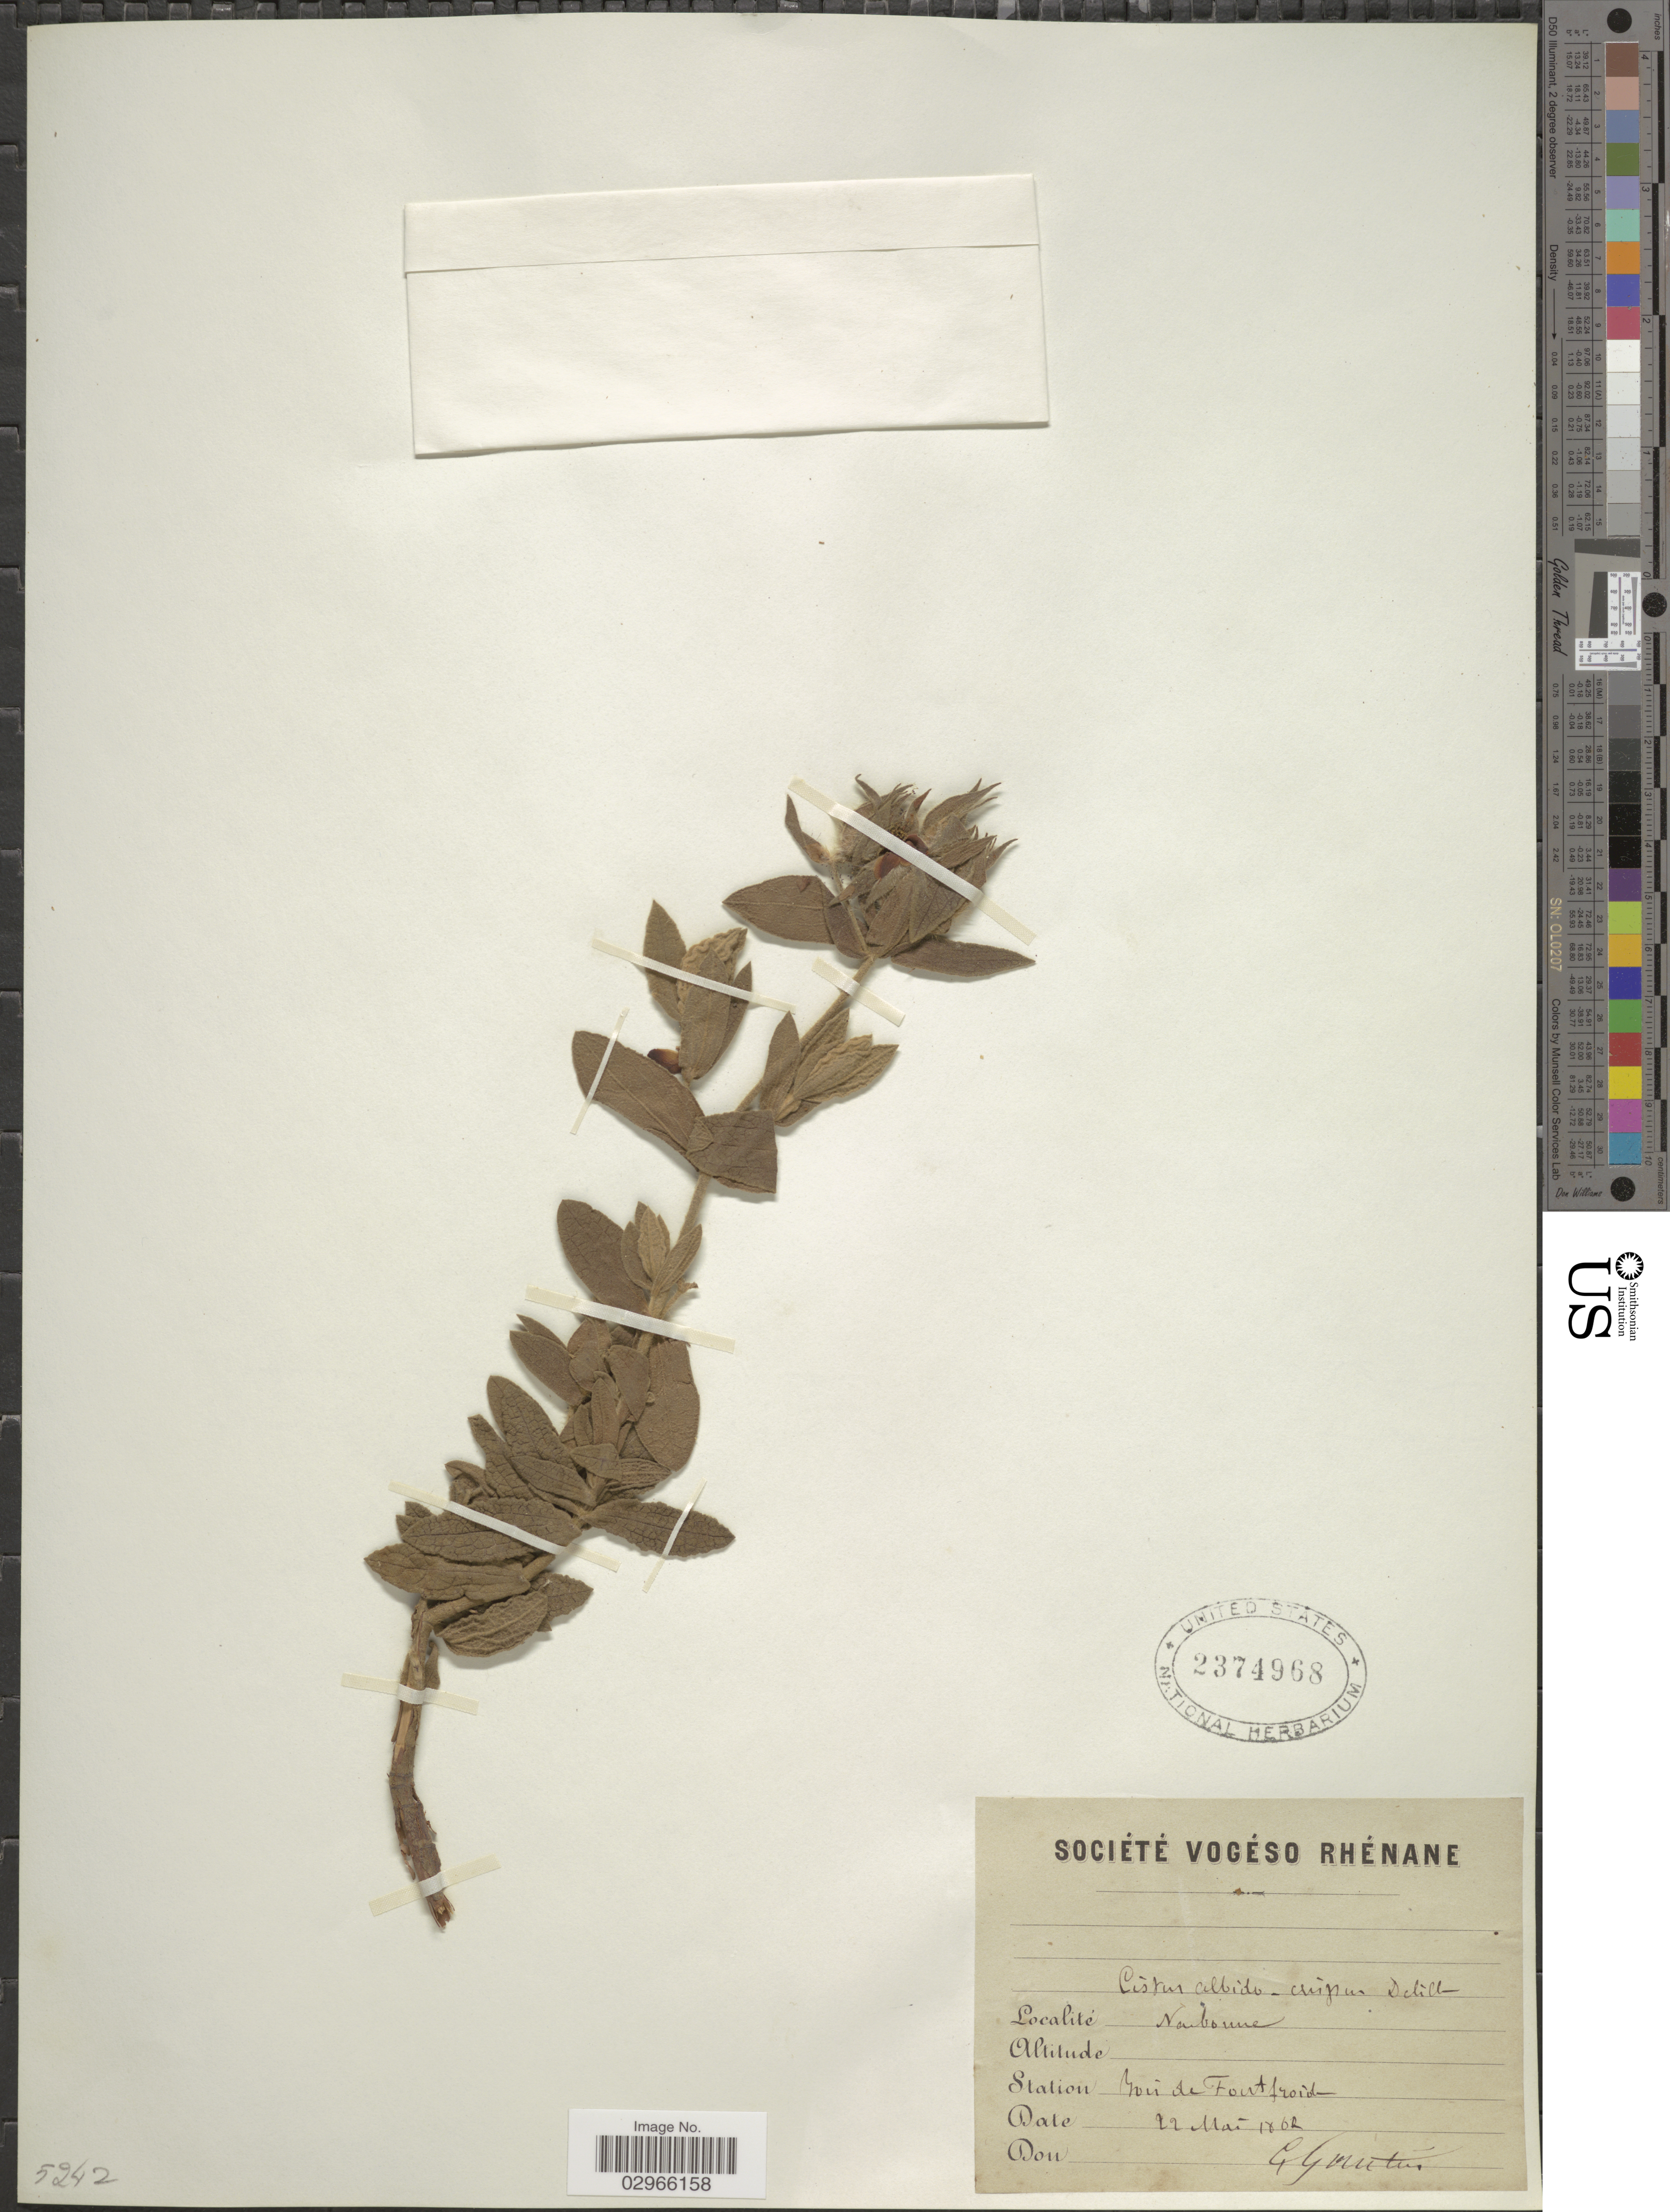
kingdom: Plantae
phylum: Tracheophyta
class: Magnoliopsida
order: Malvales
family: Cistaceae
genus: Cistus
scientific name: Cistus albidus x C. crispus L.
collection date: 1862-05-22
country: France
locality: Narbonne, Station Bois de Fontfroid.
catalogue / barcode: US 2374968